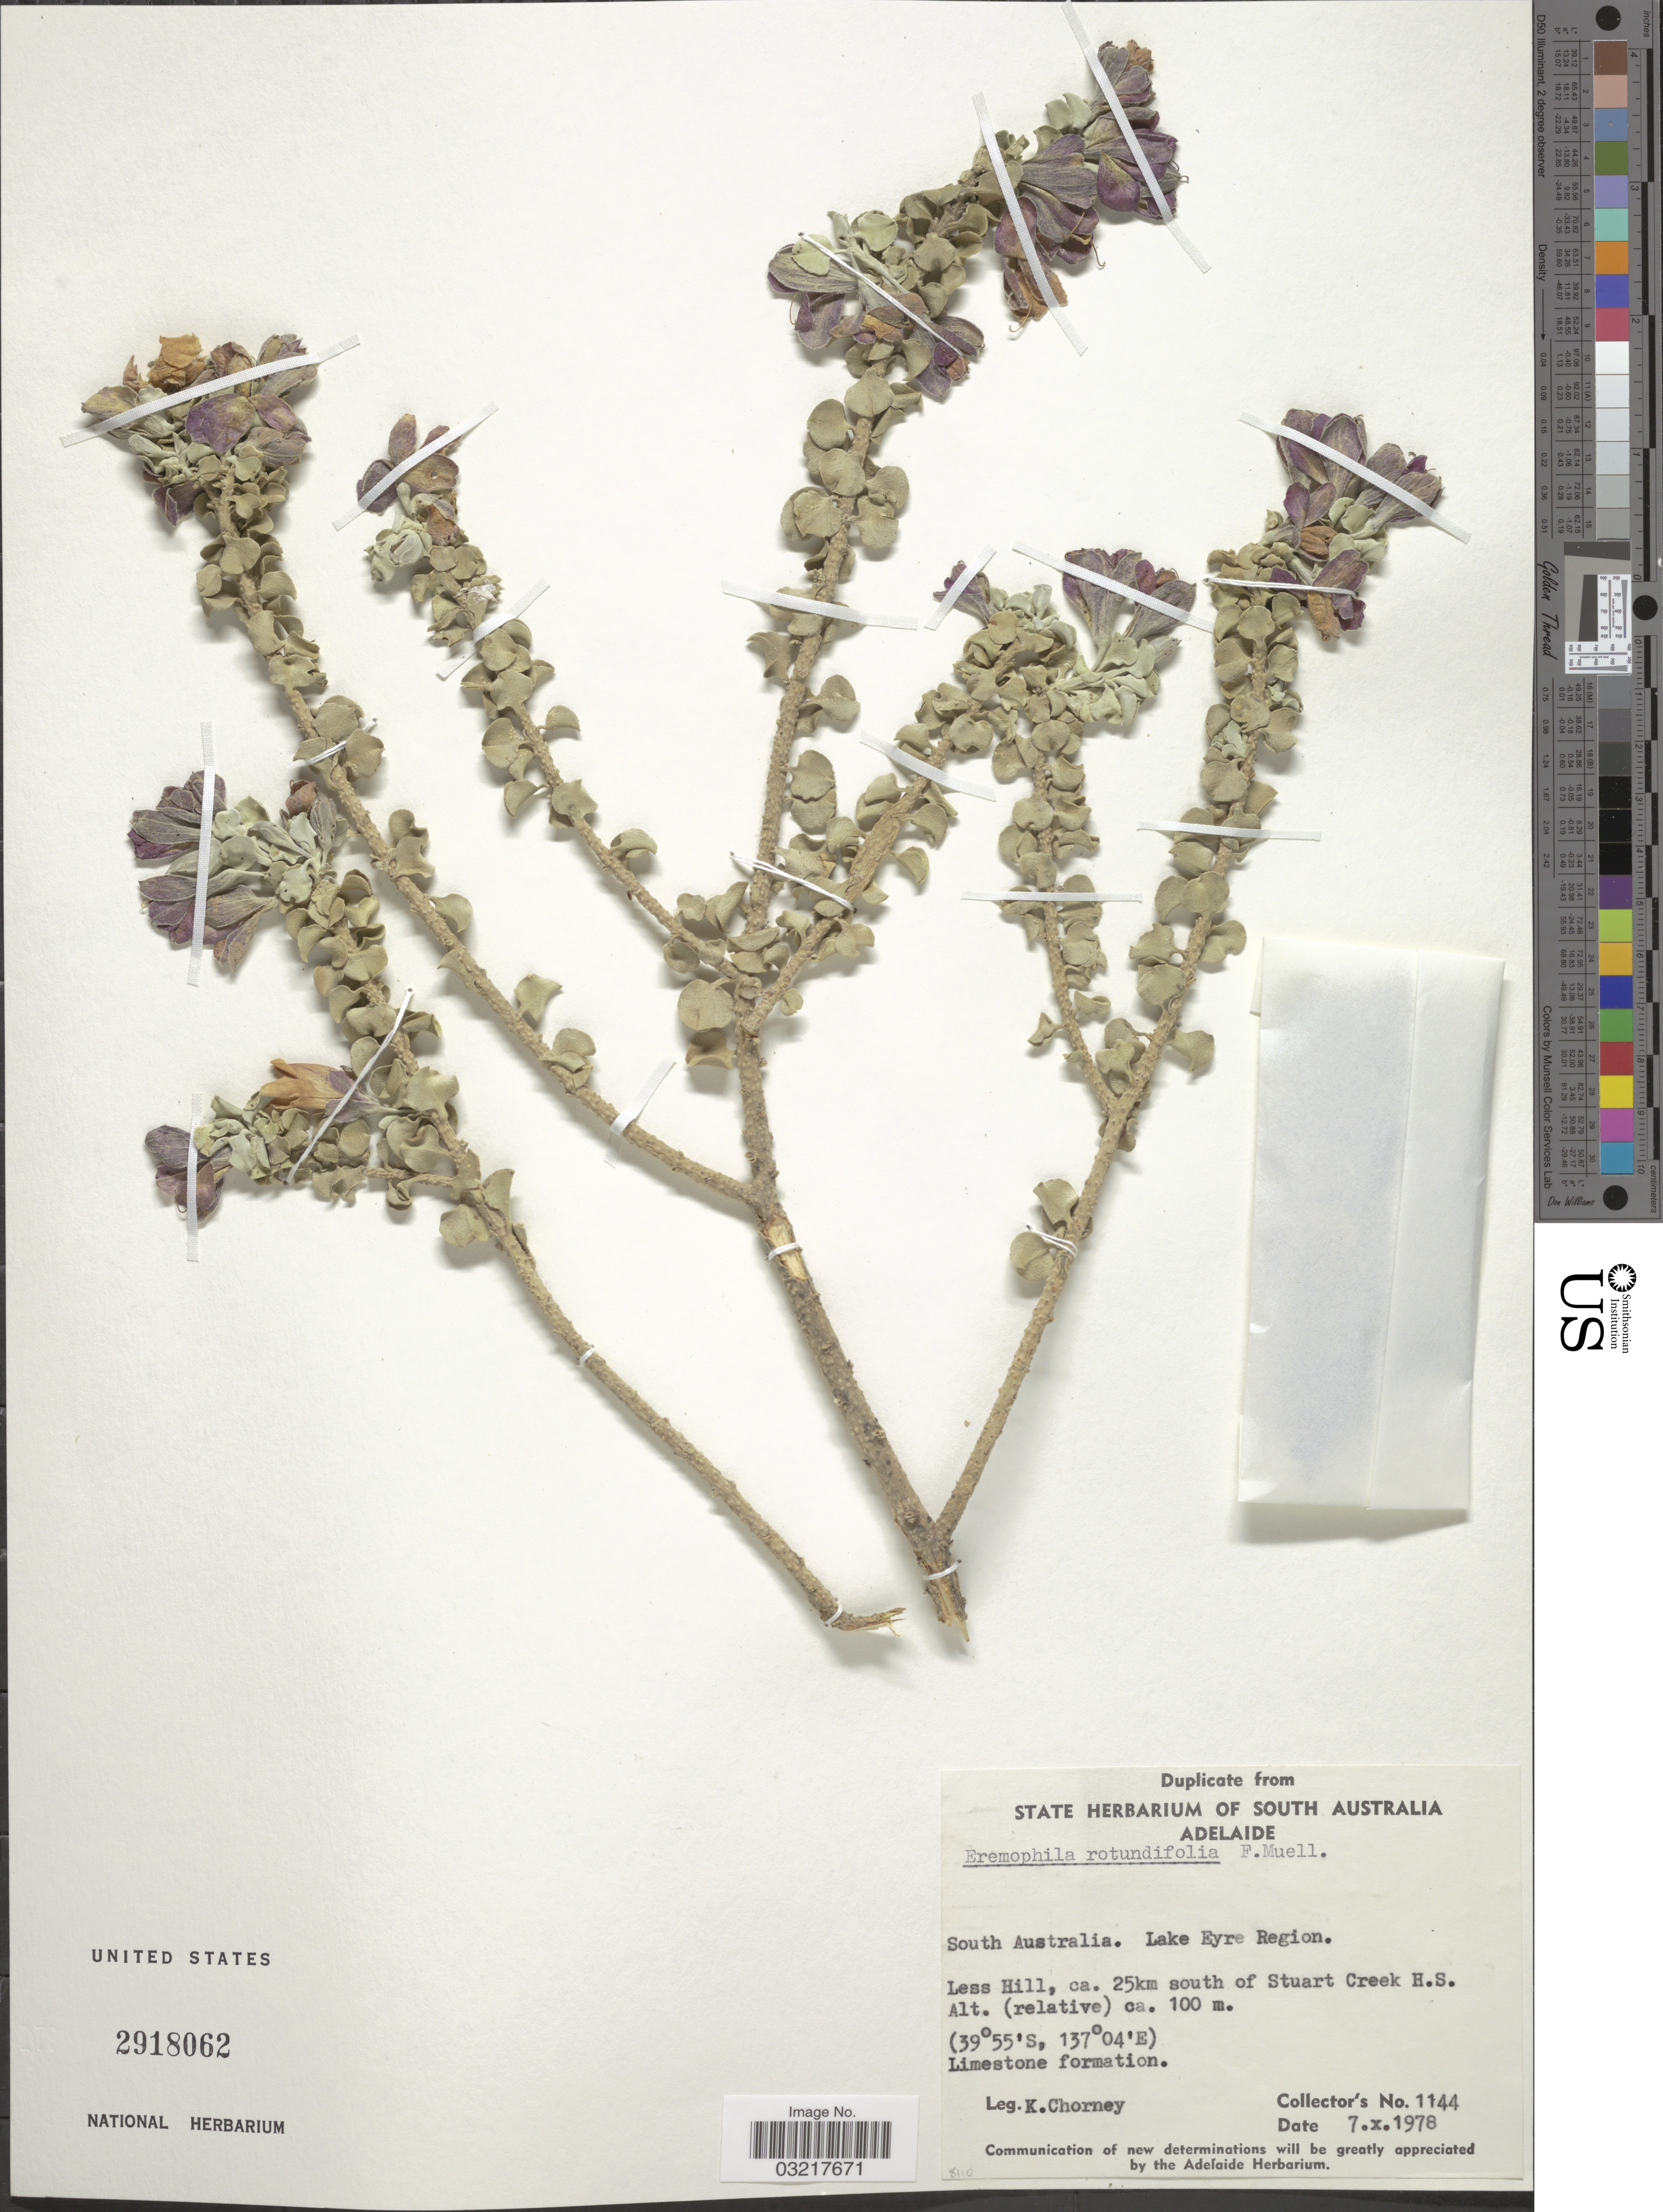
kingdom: Plantae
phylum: Tracheophyta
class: Magnoliopsida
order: Lamiales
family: Scrophulariaceae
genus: Eremophila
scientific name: Eremophila rotundifolia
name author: F. Muell.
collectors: K. Chorney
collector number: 1144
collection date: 1978-10-07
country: Australia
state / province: South Australia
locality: Lake Eyre Region. Less Hill, ca. 25km south of Stuart Creek H.S.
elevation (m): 100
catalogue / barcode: US 2918062